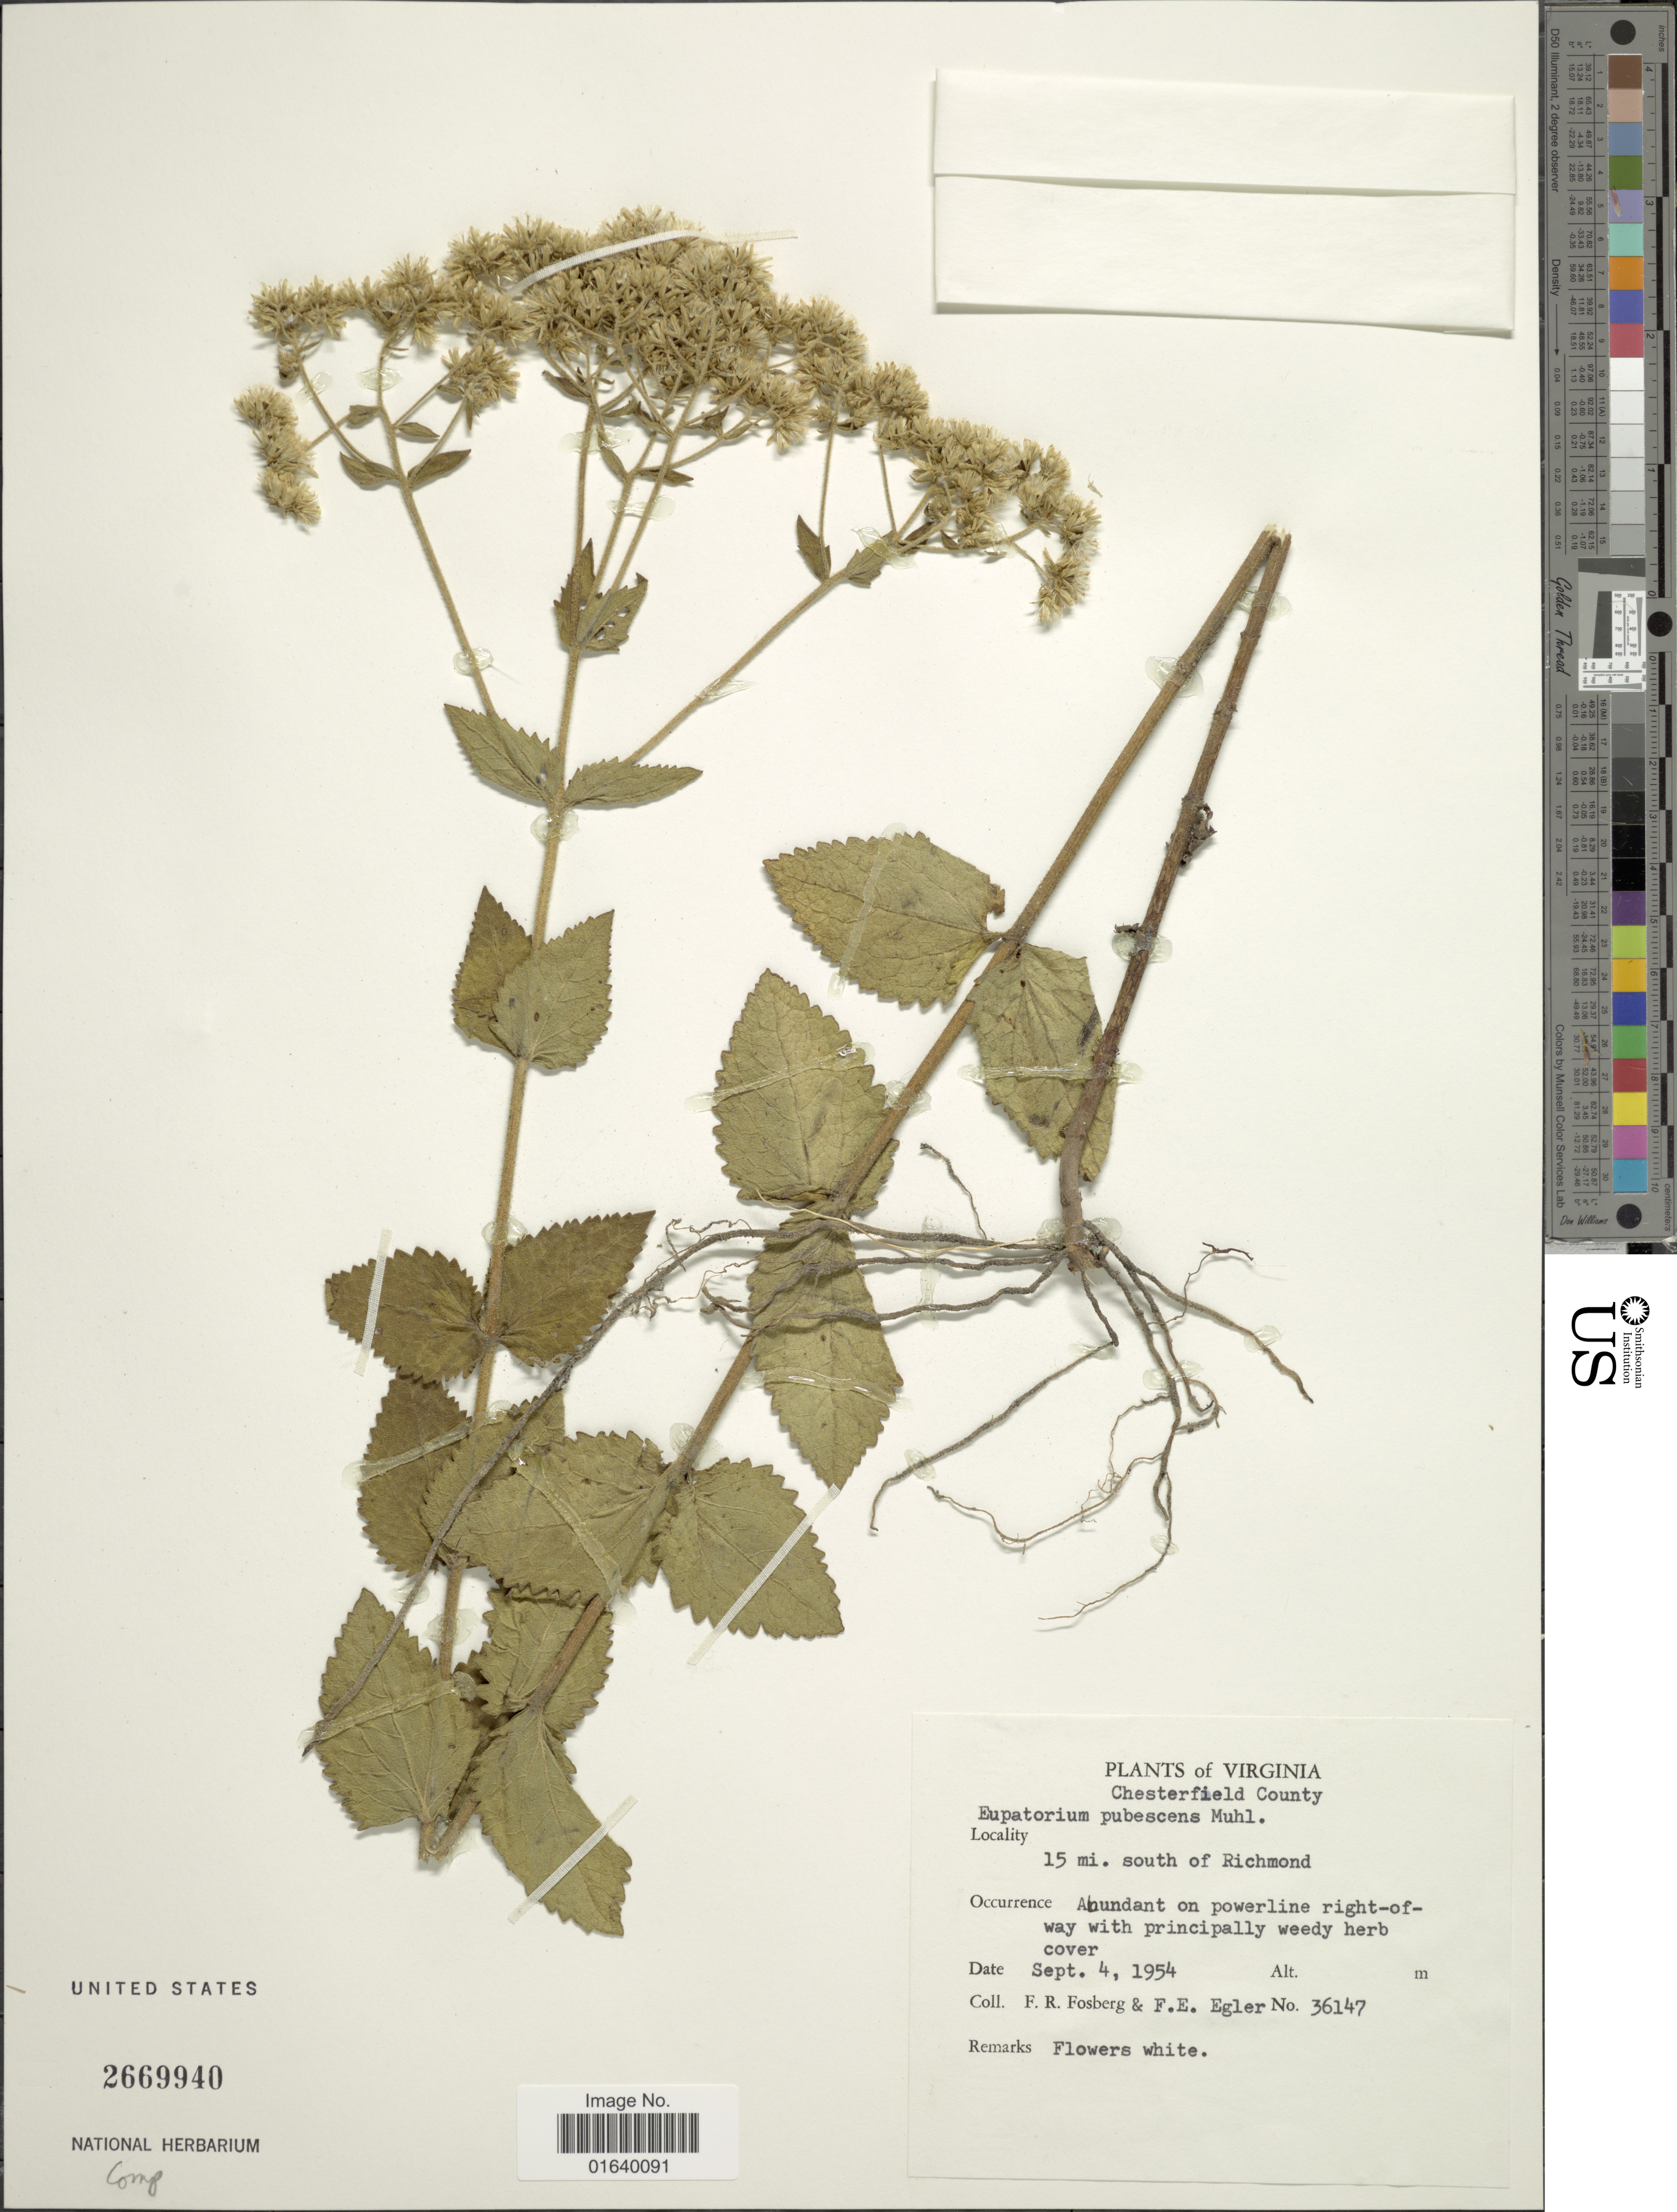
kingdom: Plantae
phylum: Tracheophyta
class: Magnoliopsida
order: Asterales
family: Asteraceae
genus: Eupatorium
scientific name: Eupatorium rotundifolium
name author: L.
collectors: F. R. Fosberg & F. Egler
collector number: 36147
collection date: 1954-09-04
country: United States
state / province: Virginia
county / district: Chesterfield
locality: Chesterfield County, 15 mi. south of Richmond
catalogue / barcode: US 2669940